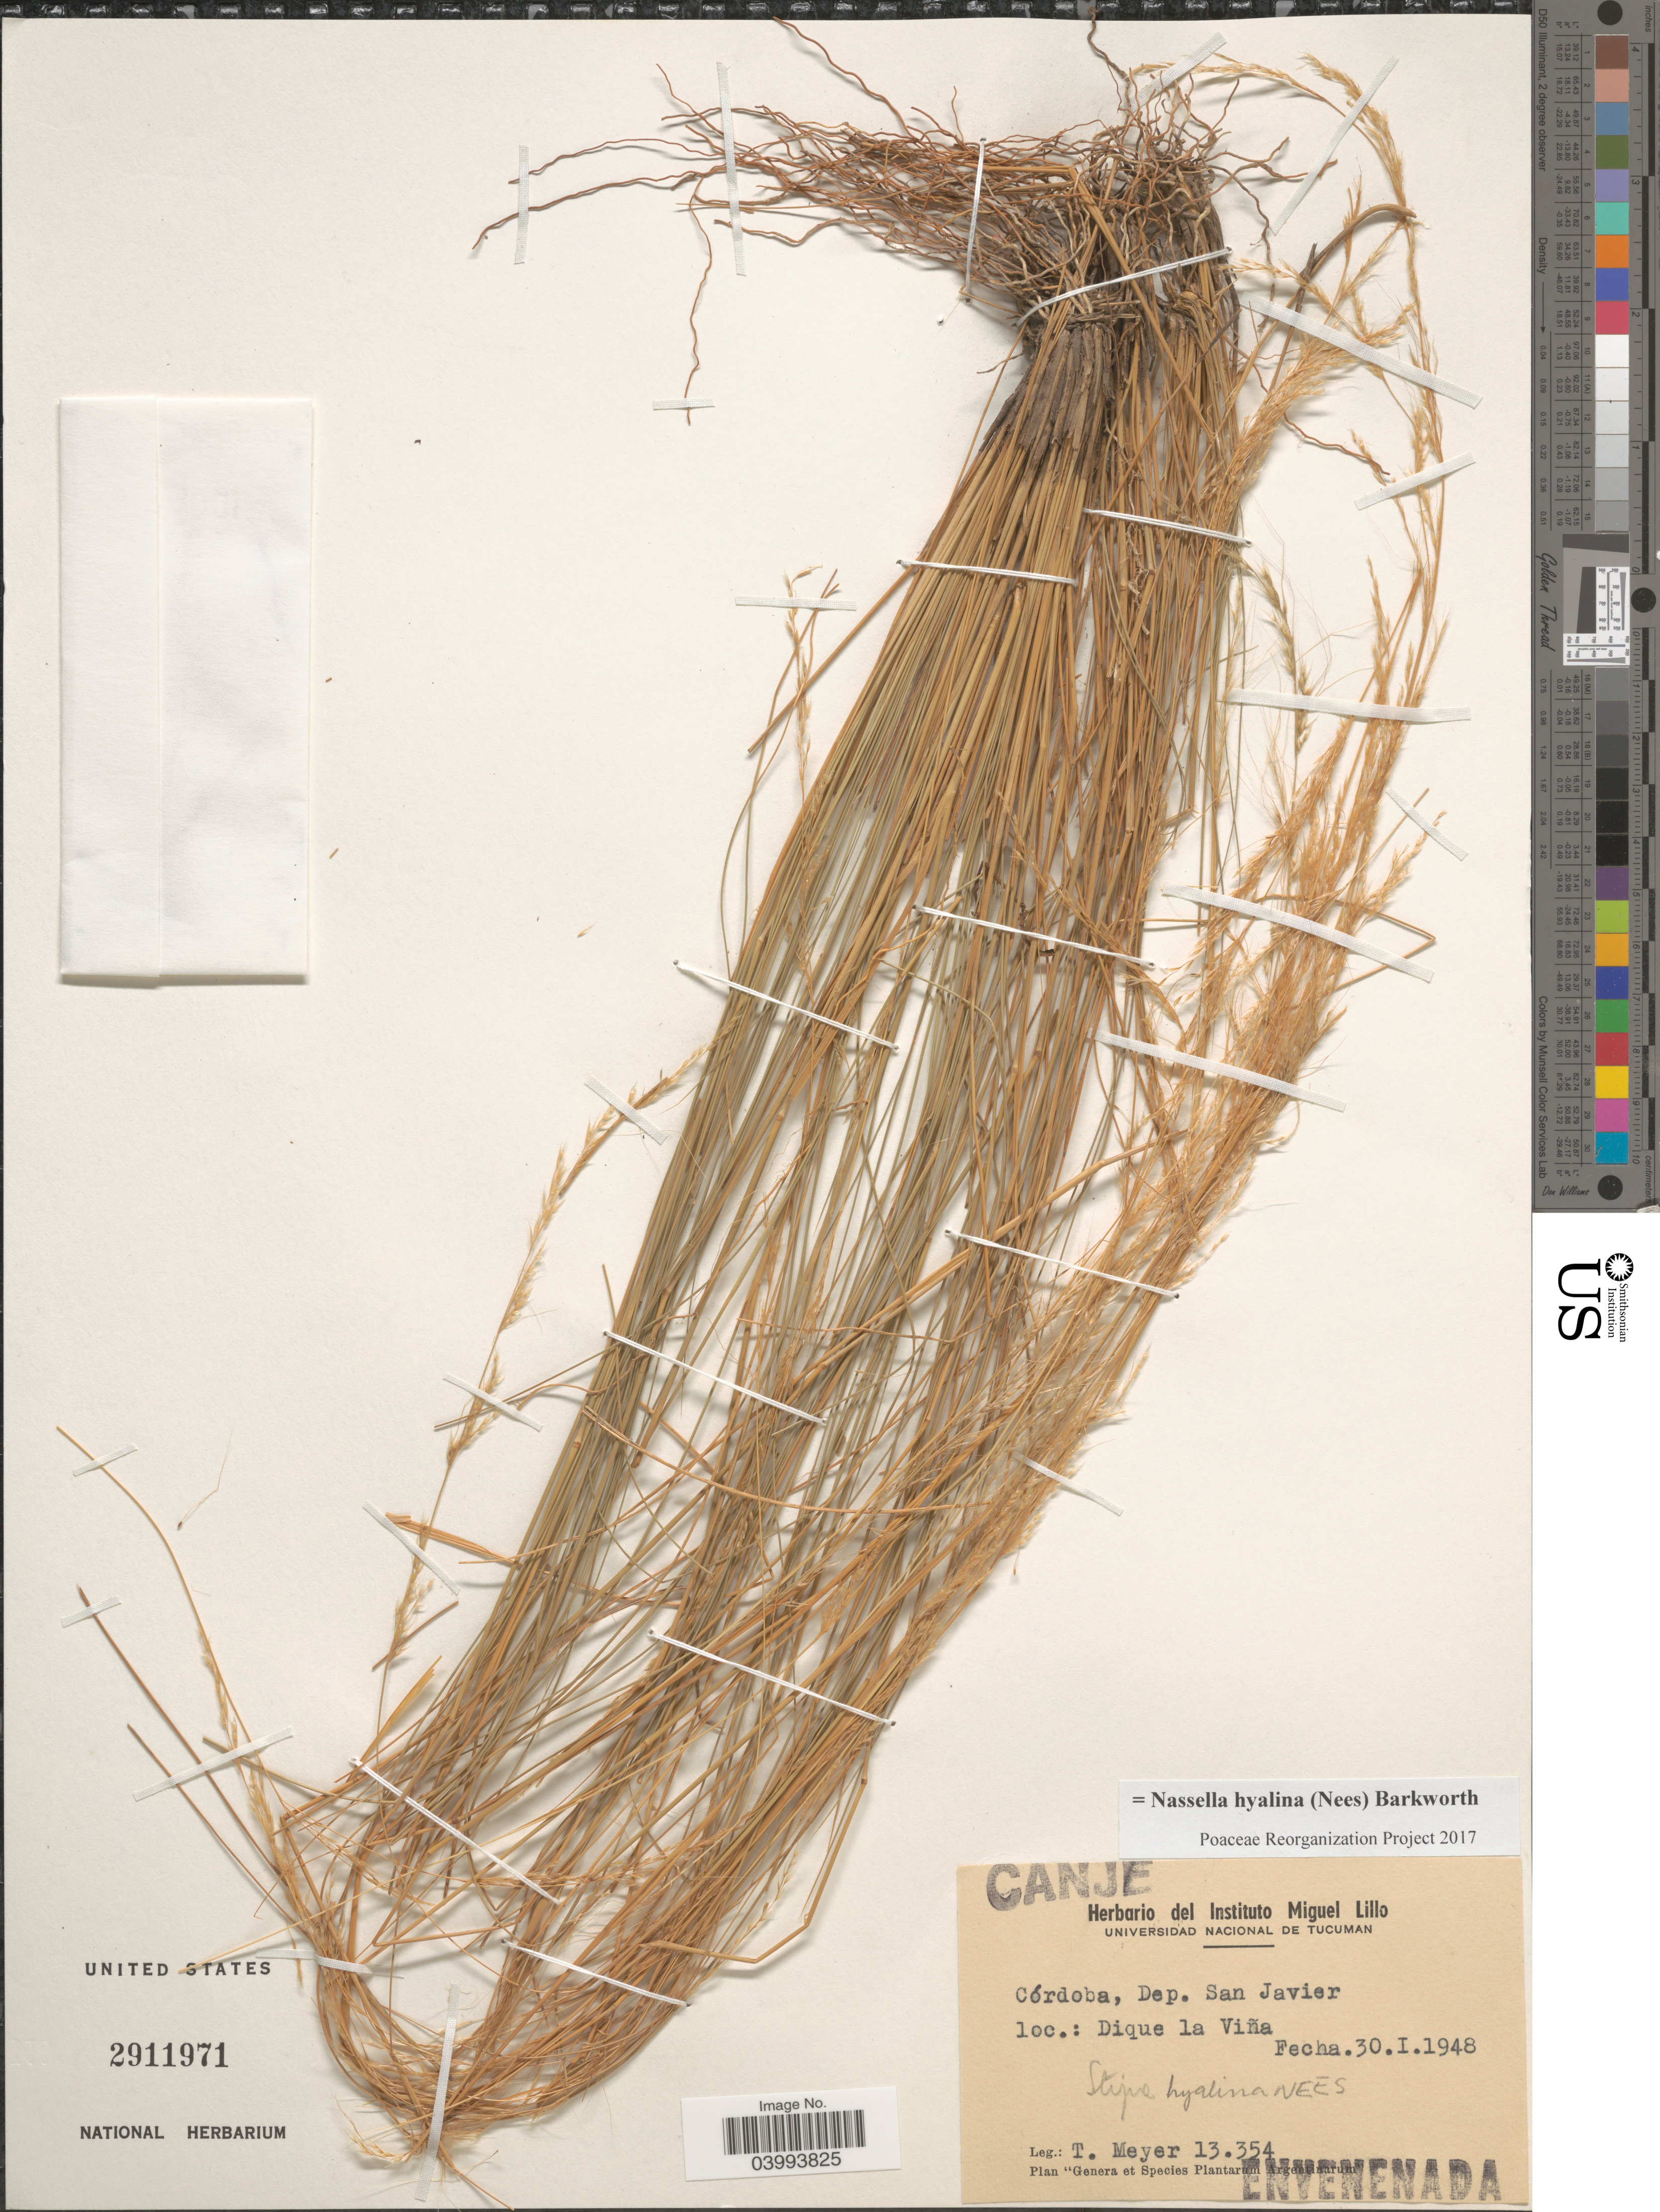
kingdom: Plantae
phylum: Tracheophyta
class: Liliopsida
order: Poales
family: Poaceae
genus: Nassella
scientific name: Nassella hyalina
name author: (Nees) Barkworth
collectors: T. Meyer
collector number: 13354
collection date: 1948-01-30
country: Argentina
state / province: Cordoba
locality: Dep. San Javier. Dique la Viña.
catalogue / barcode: US 2911971